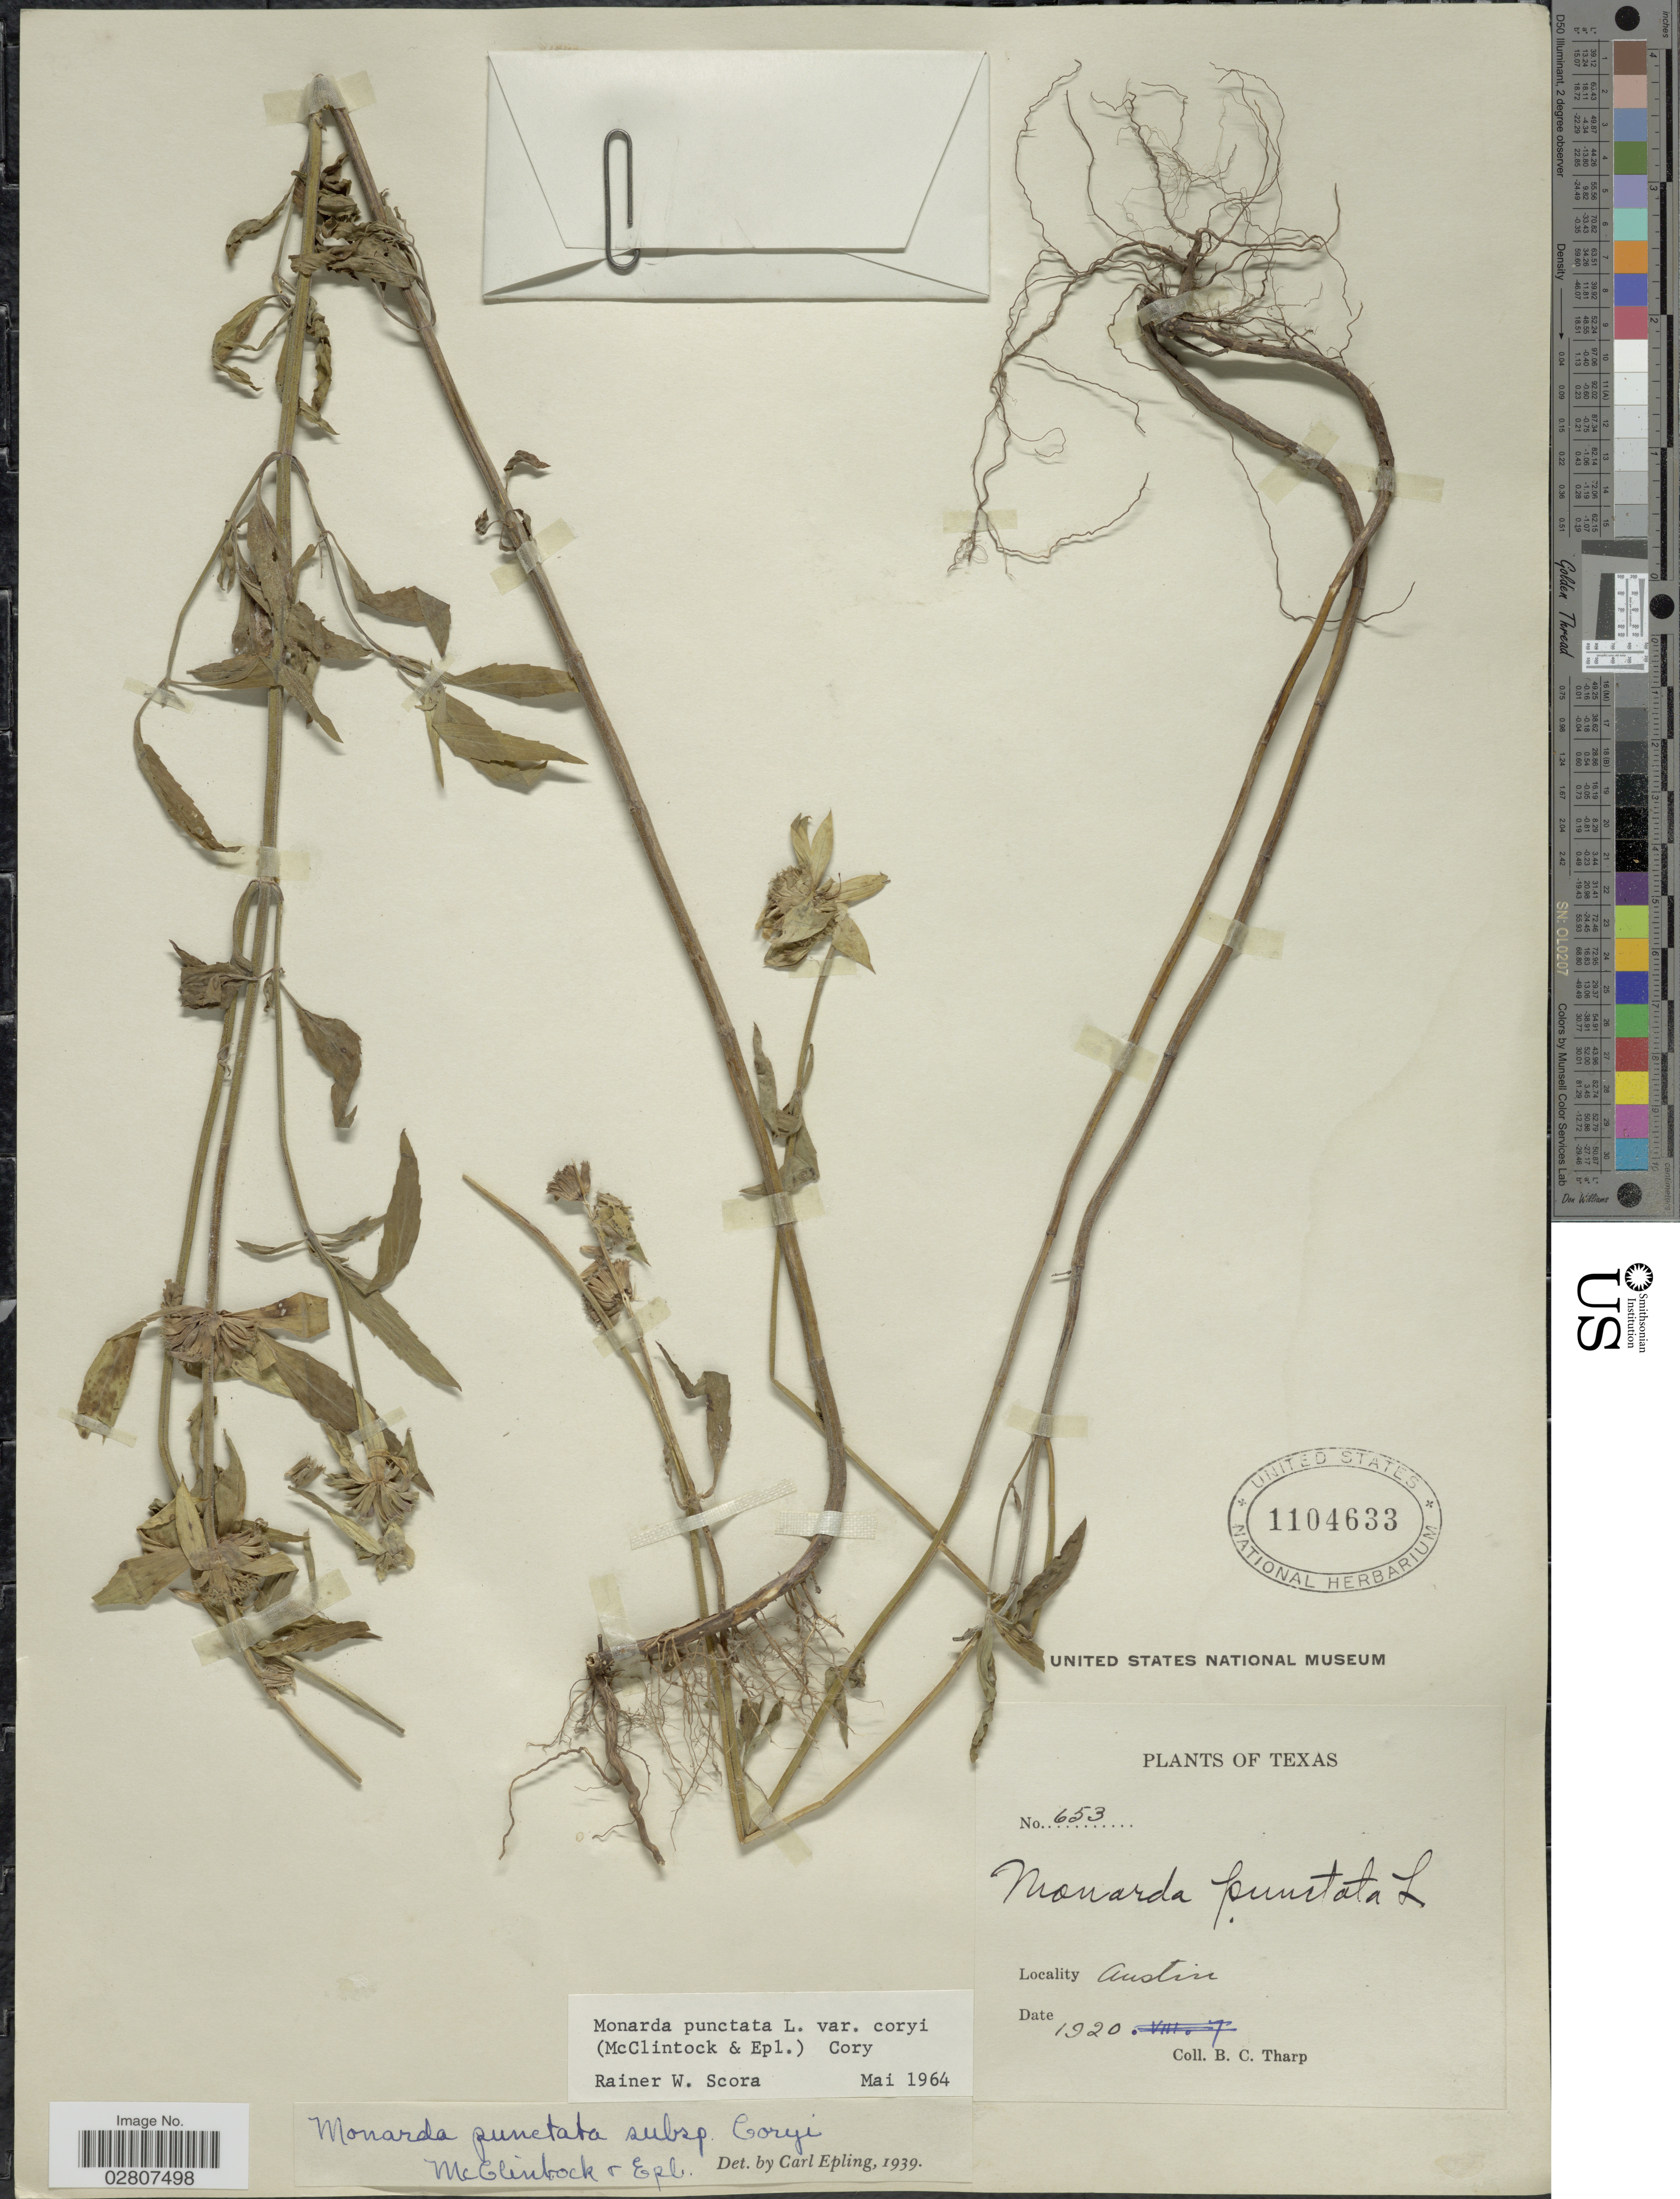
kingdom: Plantae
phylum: Tracheophyta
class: Magnoliopsida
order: Lamiales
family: Lamiaceae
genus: Monarda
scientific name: Monarda punctata var. coryi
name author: (E. M. McClint. & Epling) Shinners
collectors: B. C. Tharp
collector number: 653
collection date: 1920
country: United States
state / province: Texas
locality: Austin.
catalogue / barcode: US 1104633